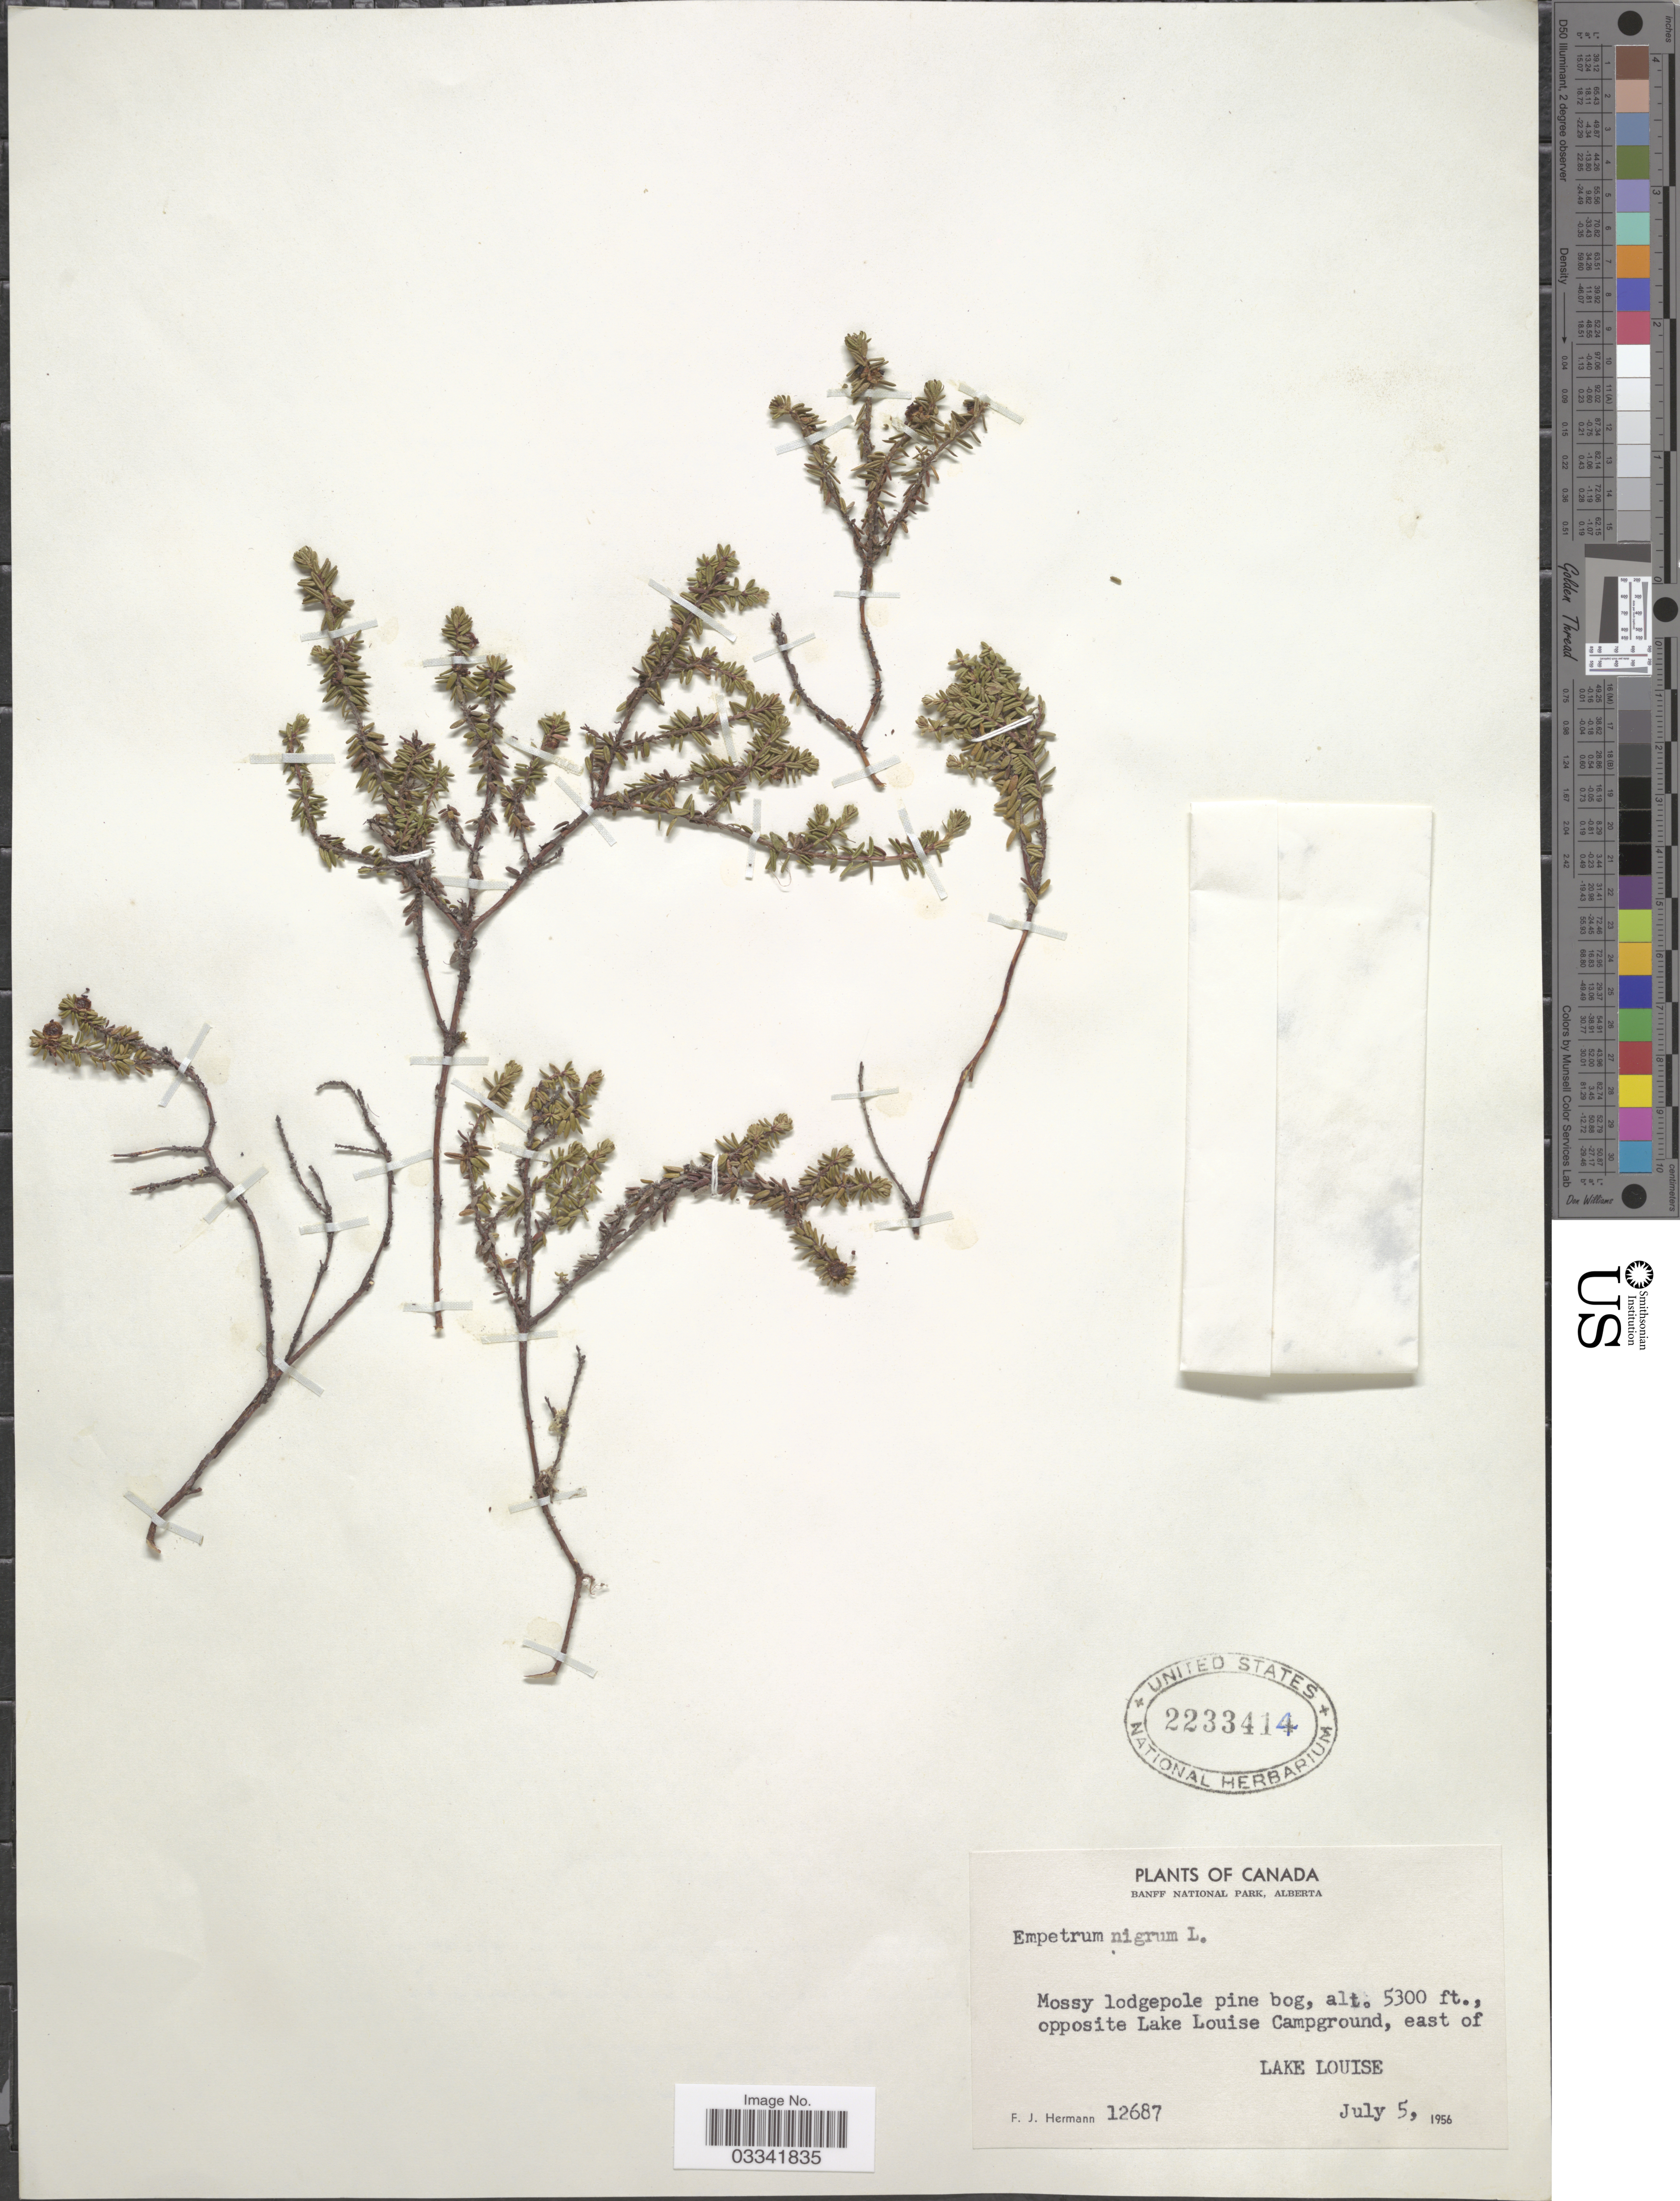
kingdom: Plantae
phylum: Tracheophyta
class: Magnoliopsida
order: Ericales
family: Ericaceae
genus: Empetrum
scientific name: Empetrum nigrum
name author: L.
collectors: F. J. Hermann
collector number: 12687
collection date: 1956-07-05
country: Canada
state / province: Alberta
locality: Banff National Park. Opposite Lake Louise Campground, east of Lake Louise.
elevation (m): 1615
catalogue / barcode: US 2233414